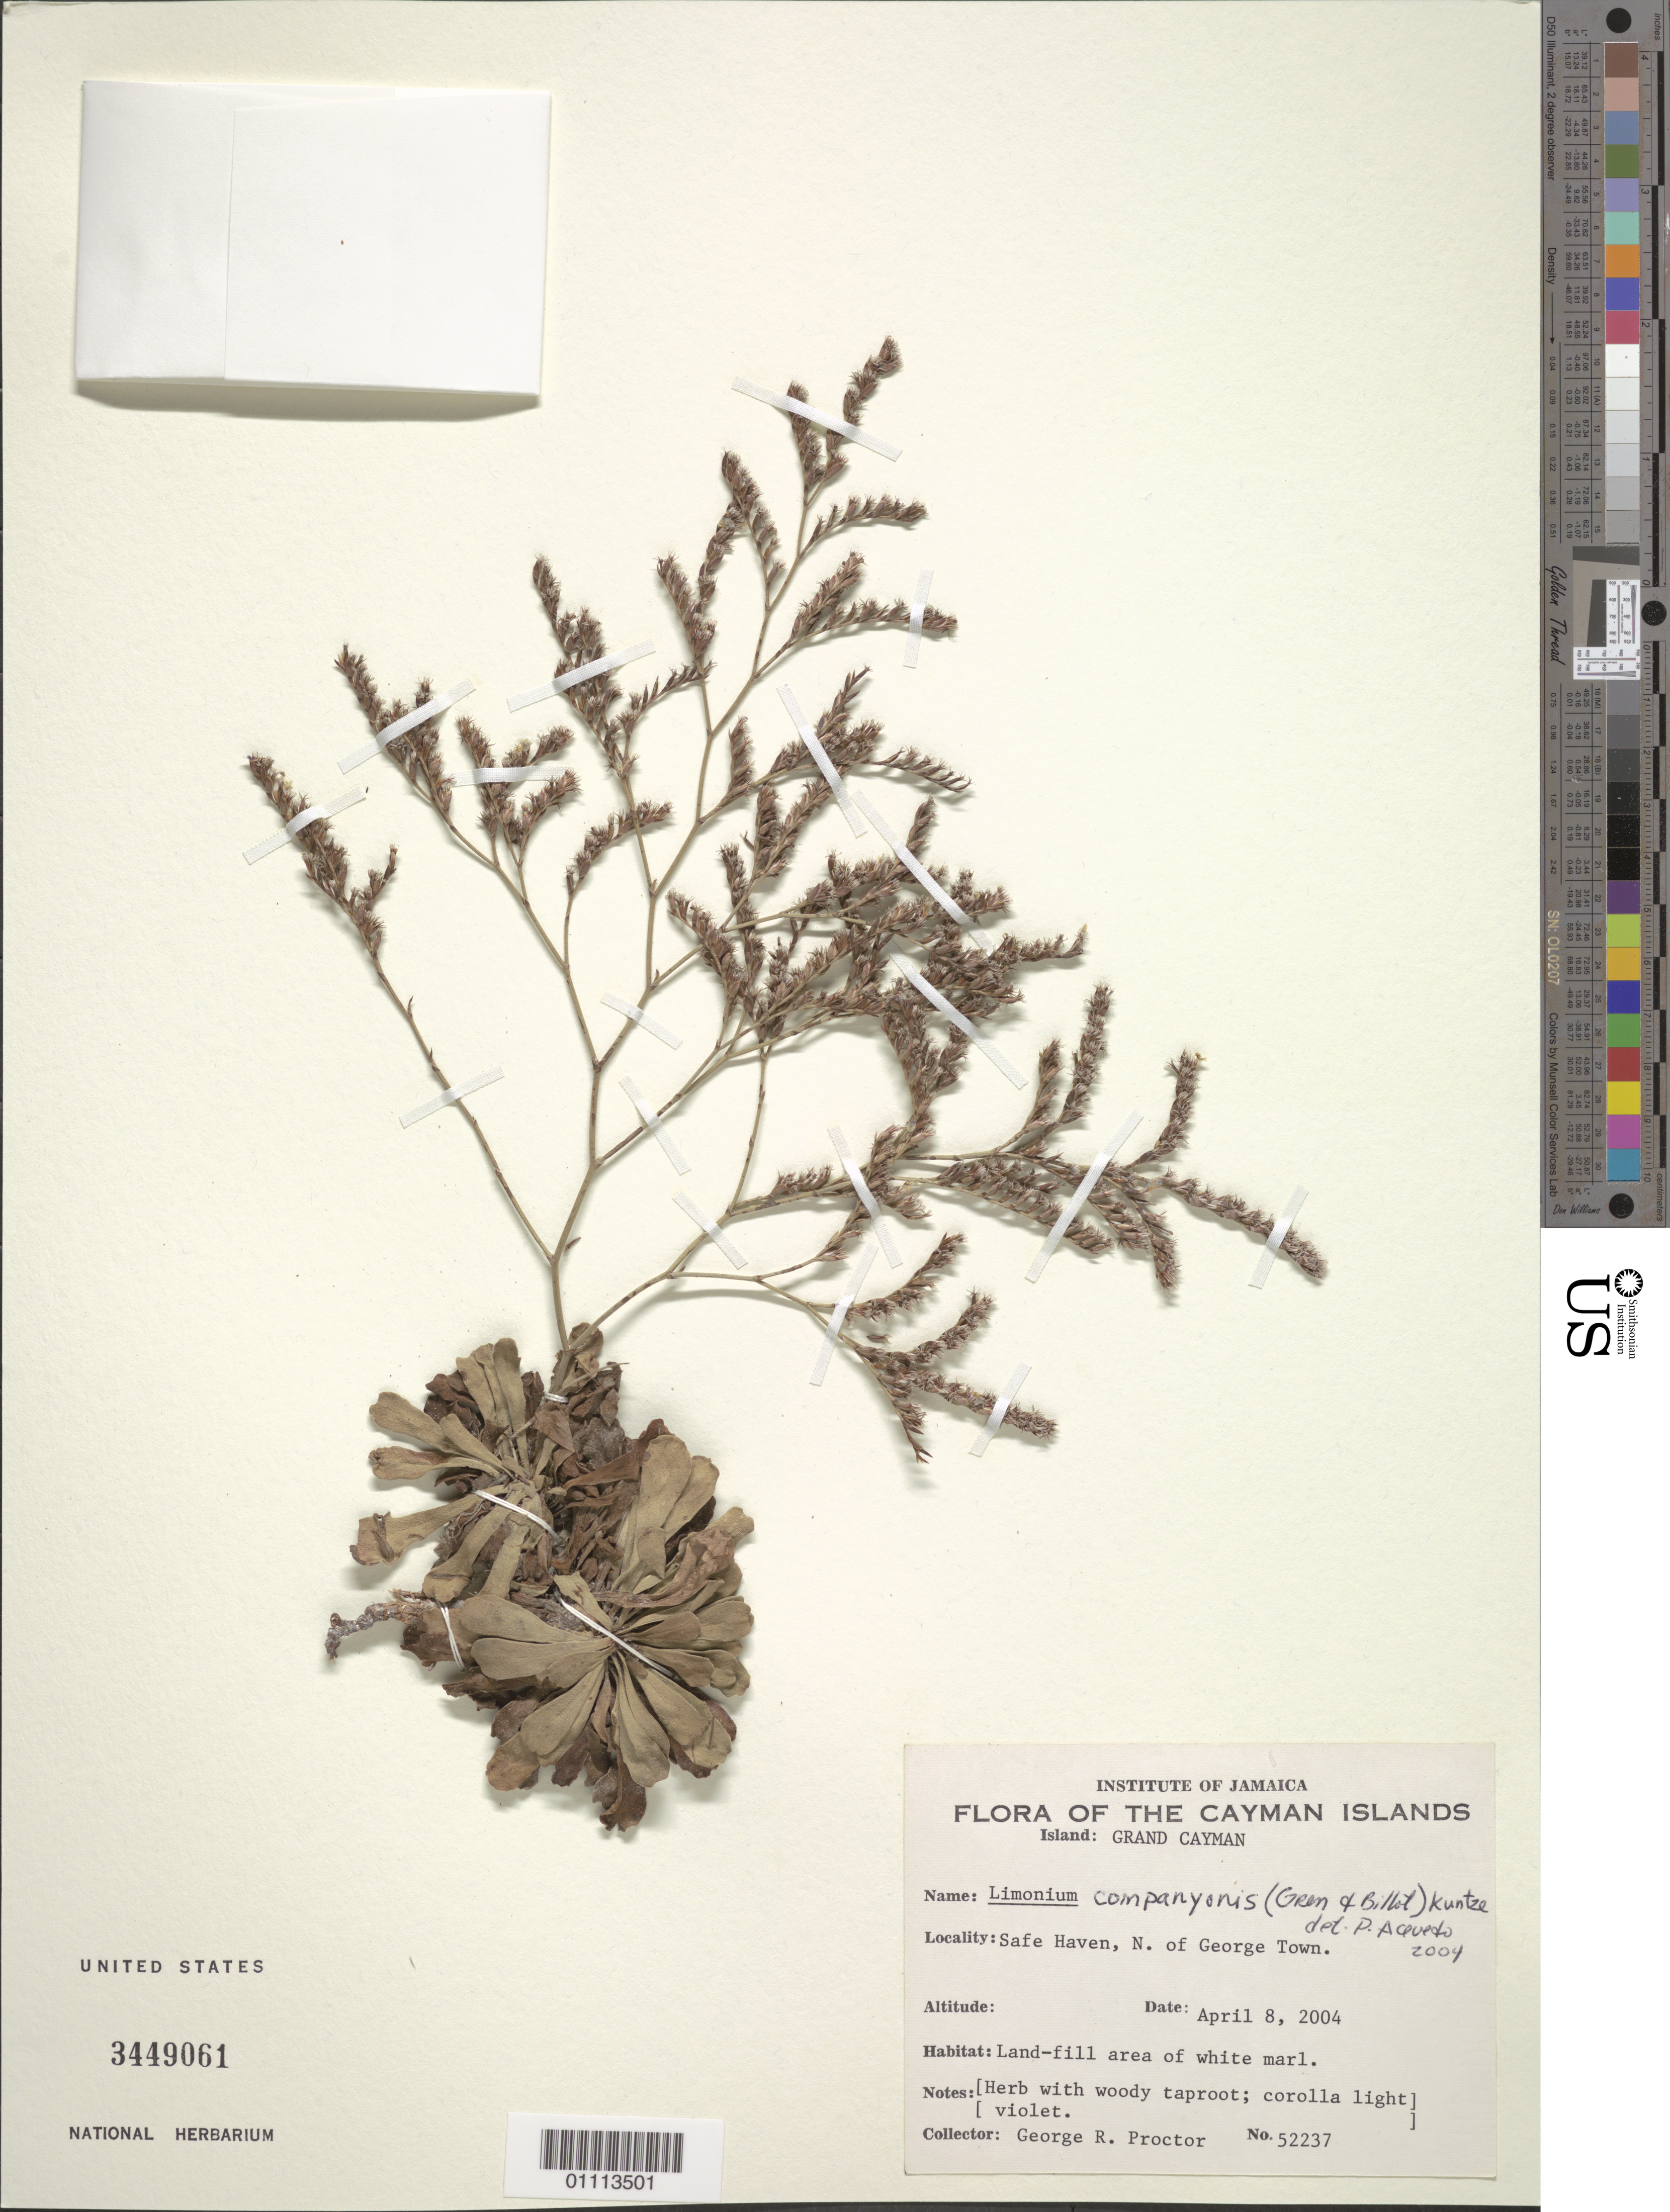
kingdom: Plantae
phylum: Tracheophyta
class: Magnoliopsida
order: Caryophyllales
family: Plumbaginaceae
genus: Limonium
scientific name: Limonium companyonis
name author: Kuntze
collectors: G. R. Proctor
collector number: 52237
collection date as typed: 08 Apr 2004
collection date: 2004-04-08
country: Cayman Islands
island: Grand Cayman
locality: Safe Haven, N of George Town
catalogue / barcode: US 3449061